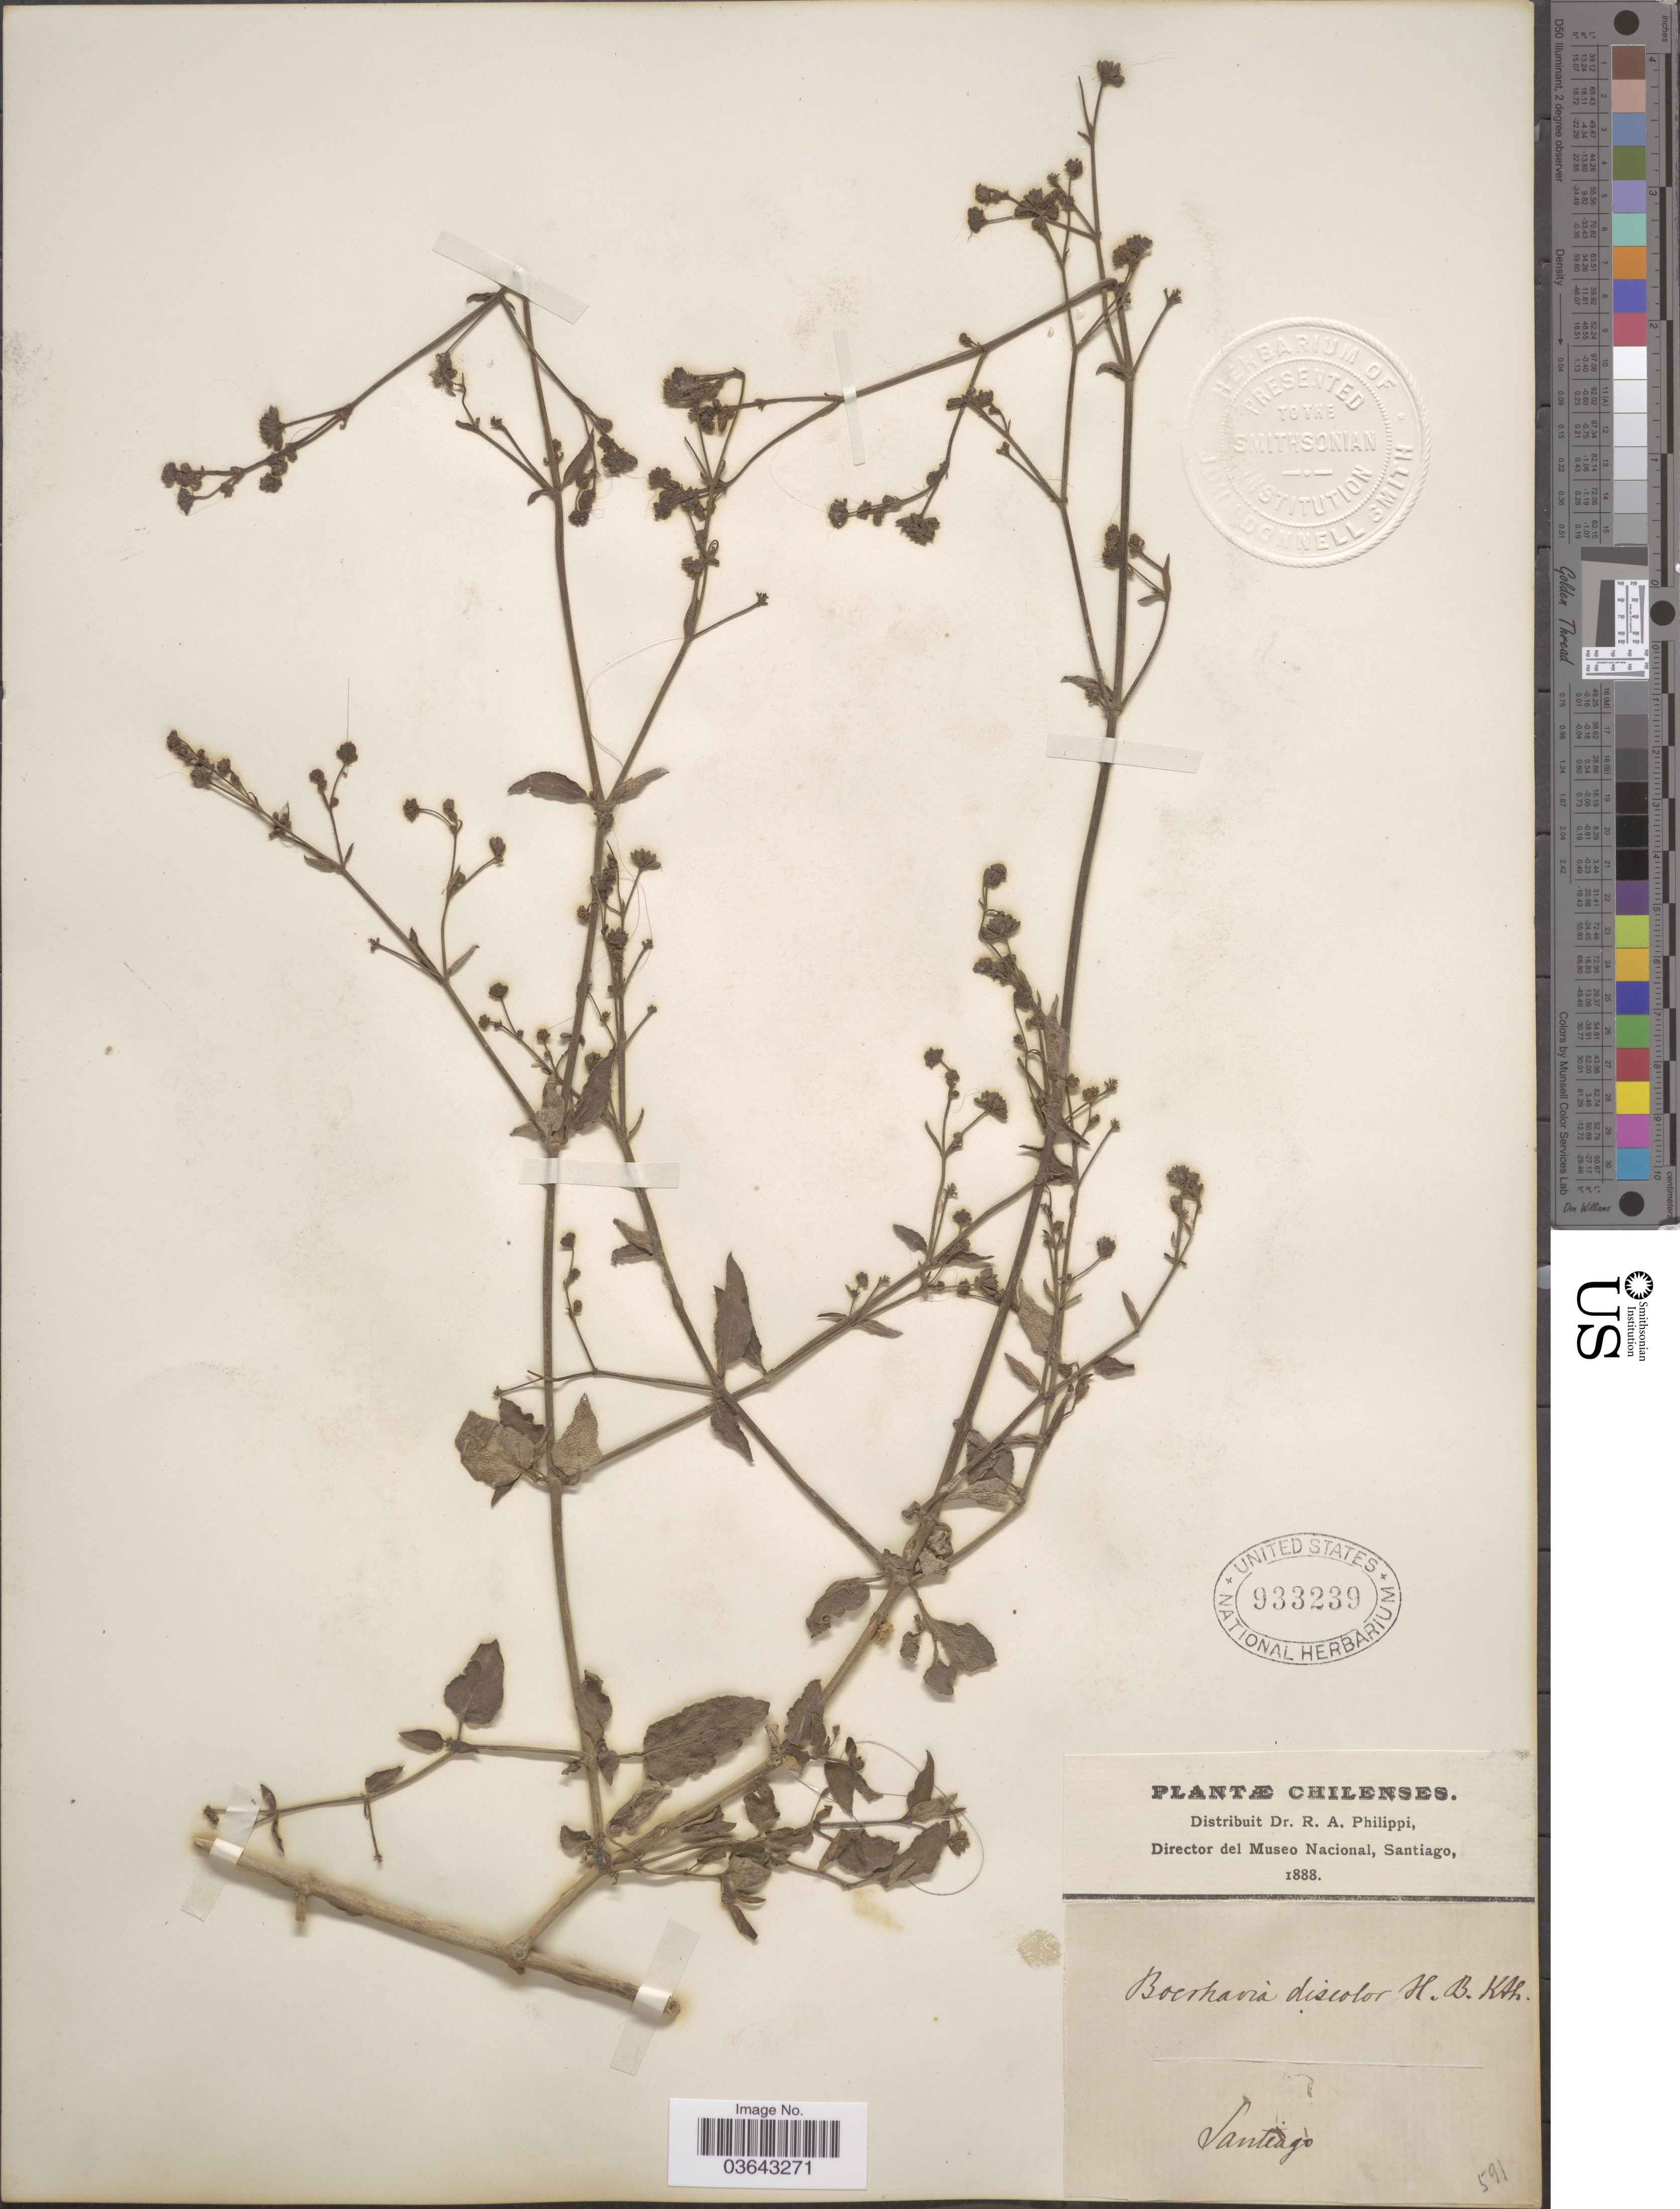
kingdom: Plantae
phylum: Tracheophyta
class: Magnoliopsida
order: Caryophyllales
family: Nyctaginaceae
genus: Boerhavia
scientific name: Boerhavia diffusa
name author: L.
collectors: ex. herb. R.A. Philippi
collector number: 591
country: Chile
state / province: Región Metropolitana (RM)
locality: Santiago.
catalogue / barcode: US 933239